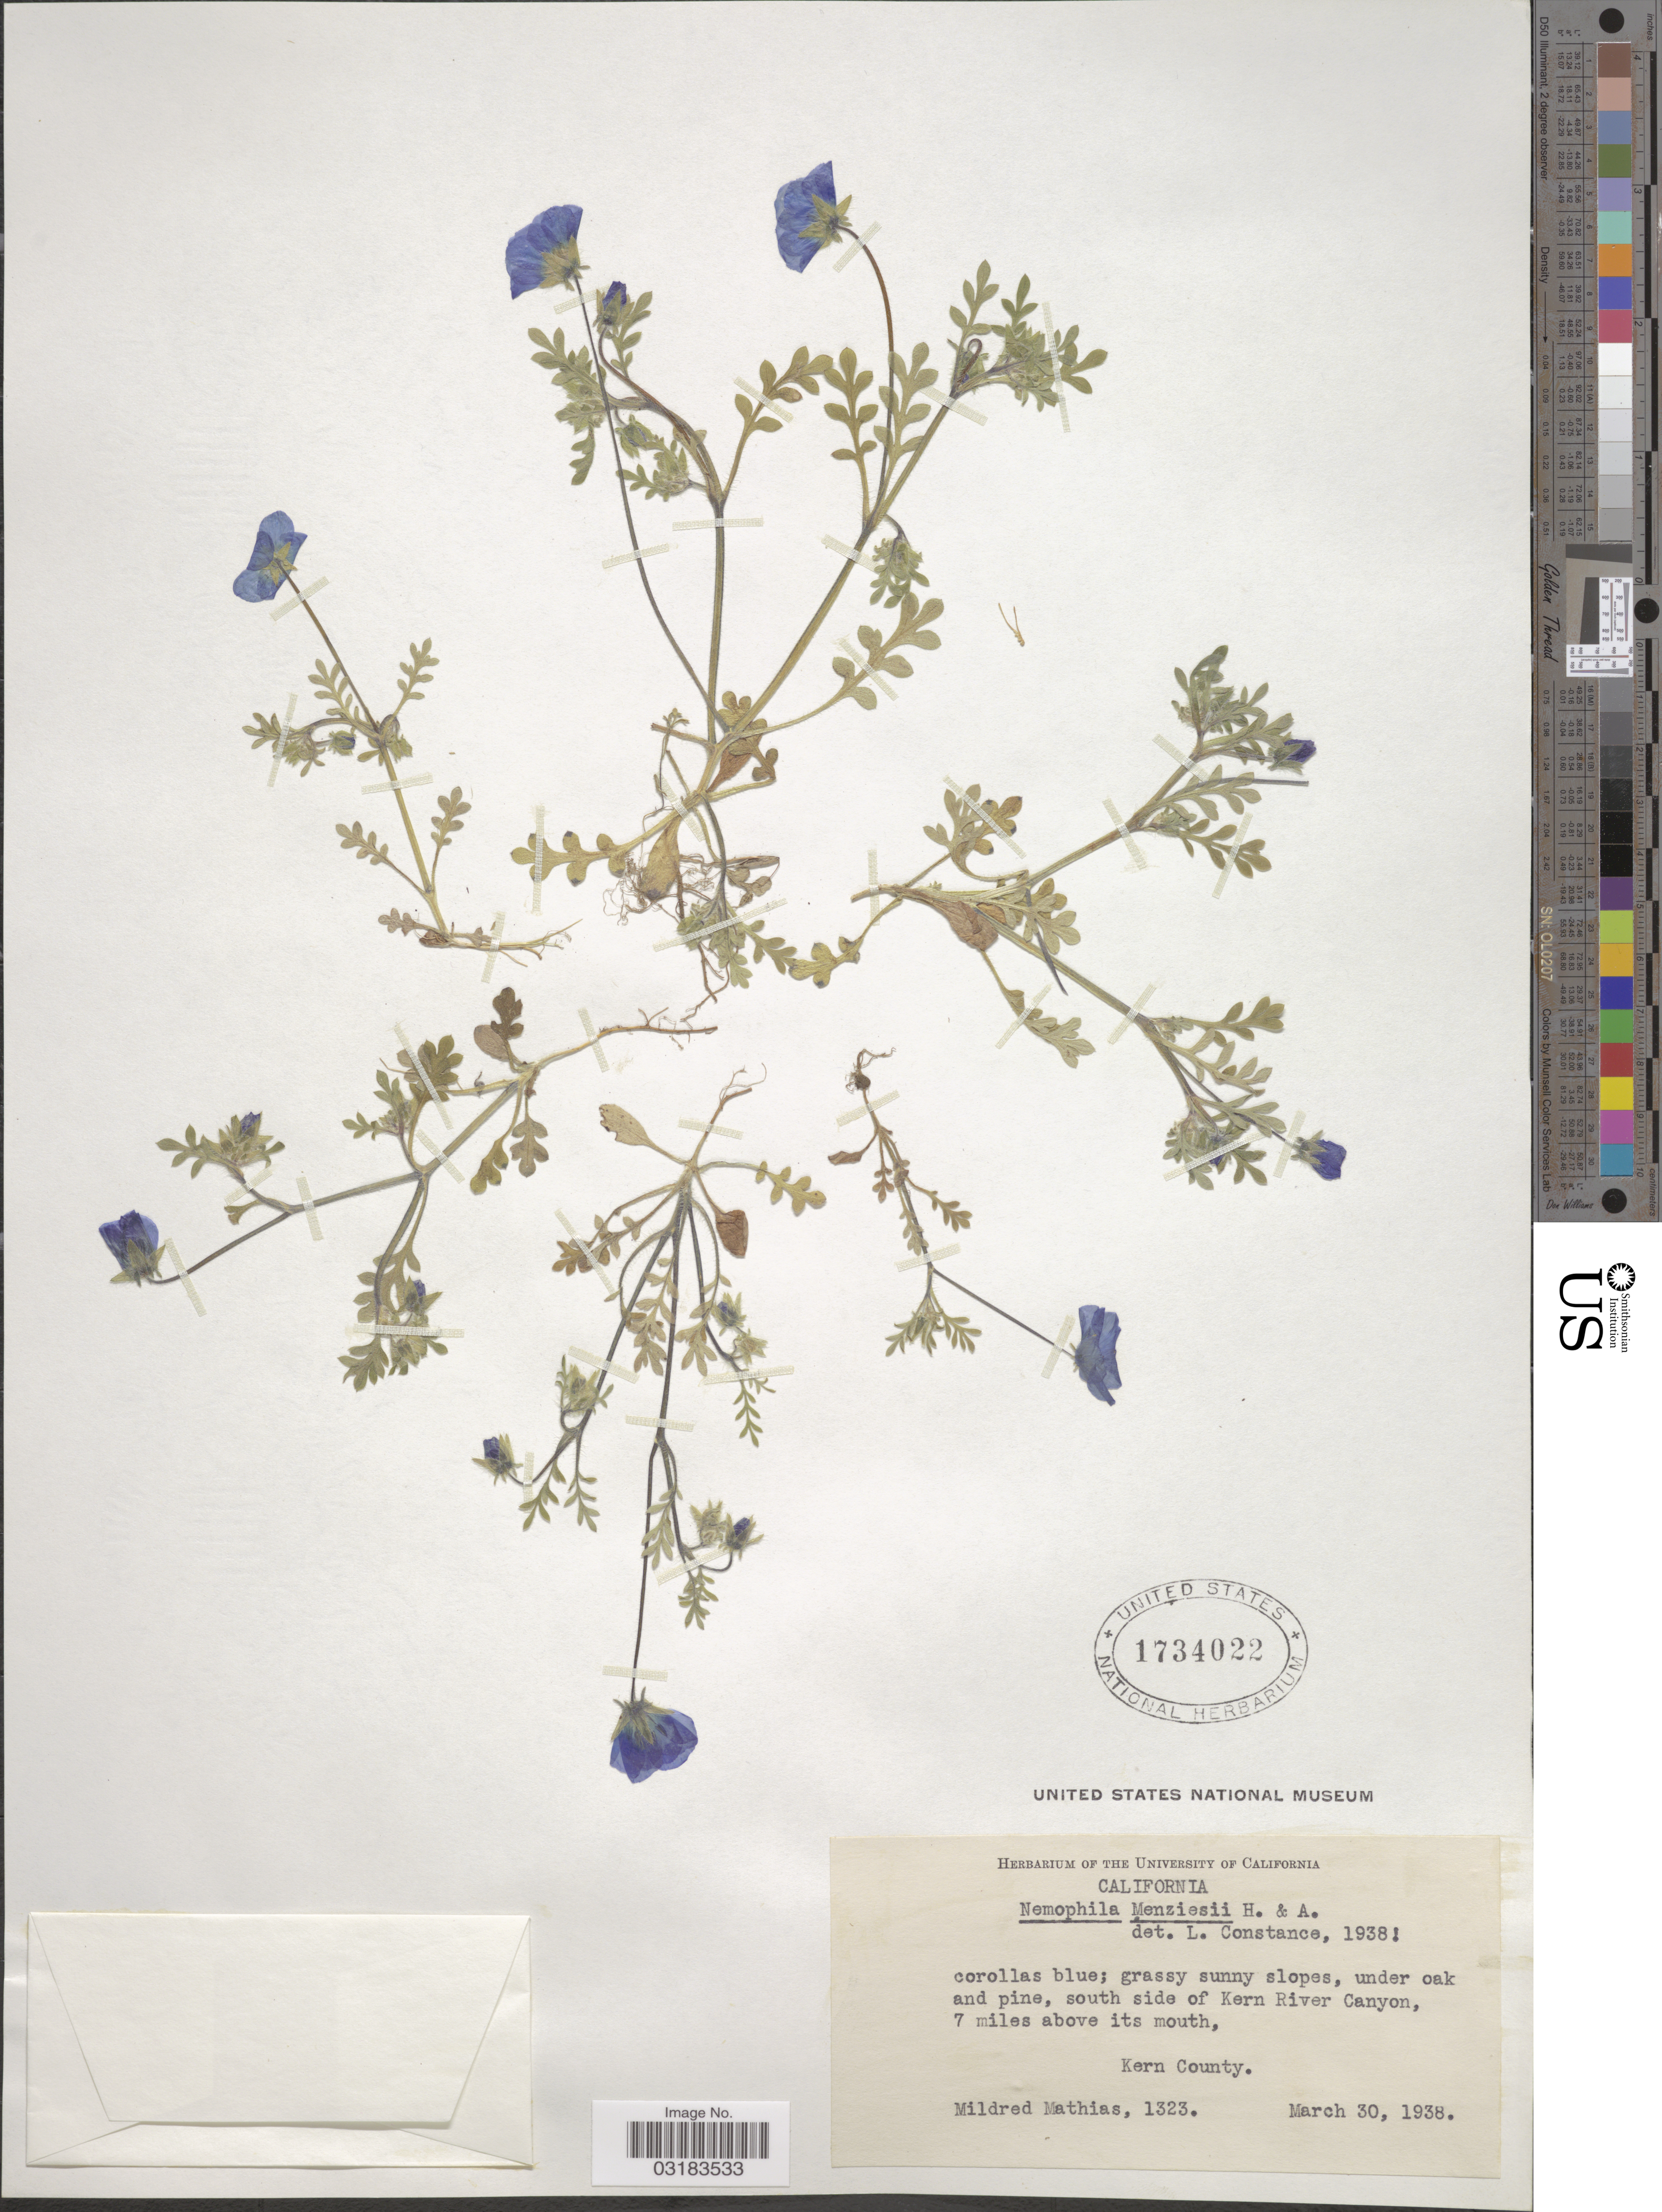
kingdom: Plantae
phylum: Tracheophyta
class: Magnoliopsida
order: Boraginales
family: Hydrophyllaceae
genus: Nemophila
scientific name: Nemophila menziesii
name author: Hook. & Arn.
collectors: M. E. Mathias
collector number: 1323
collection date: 1938-03-30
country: United States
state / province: California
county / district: Kern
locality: South side of Kern River Canyon, 7 miles above its mouth, Kern County.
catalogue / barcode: US 1734022